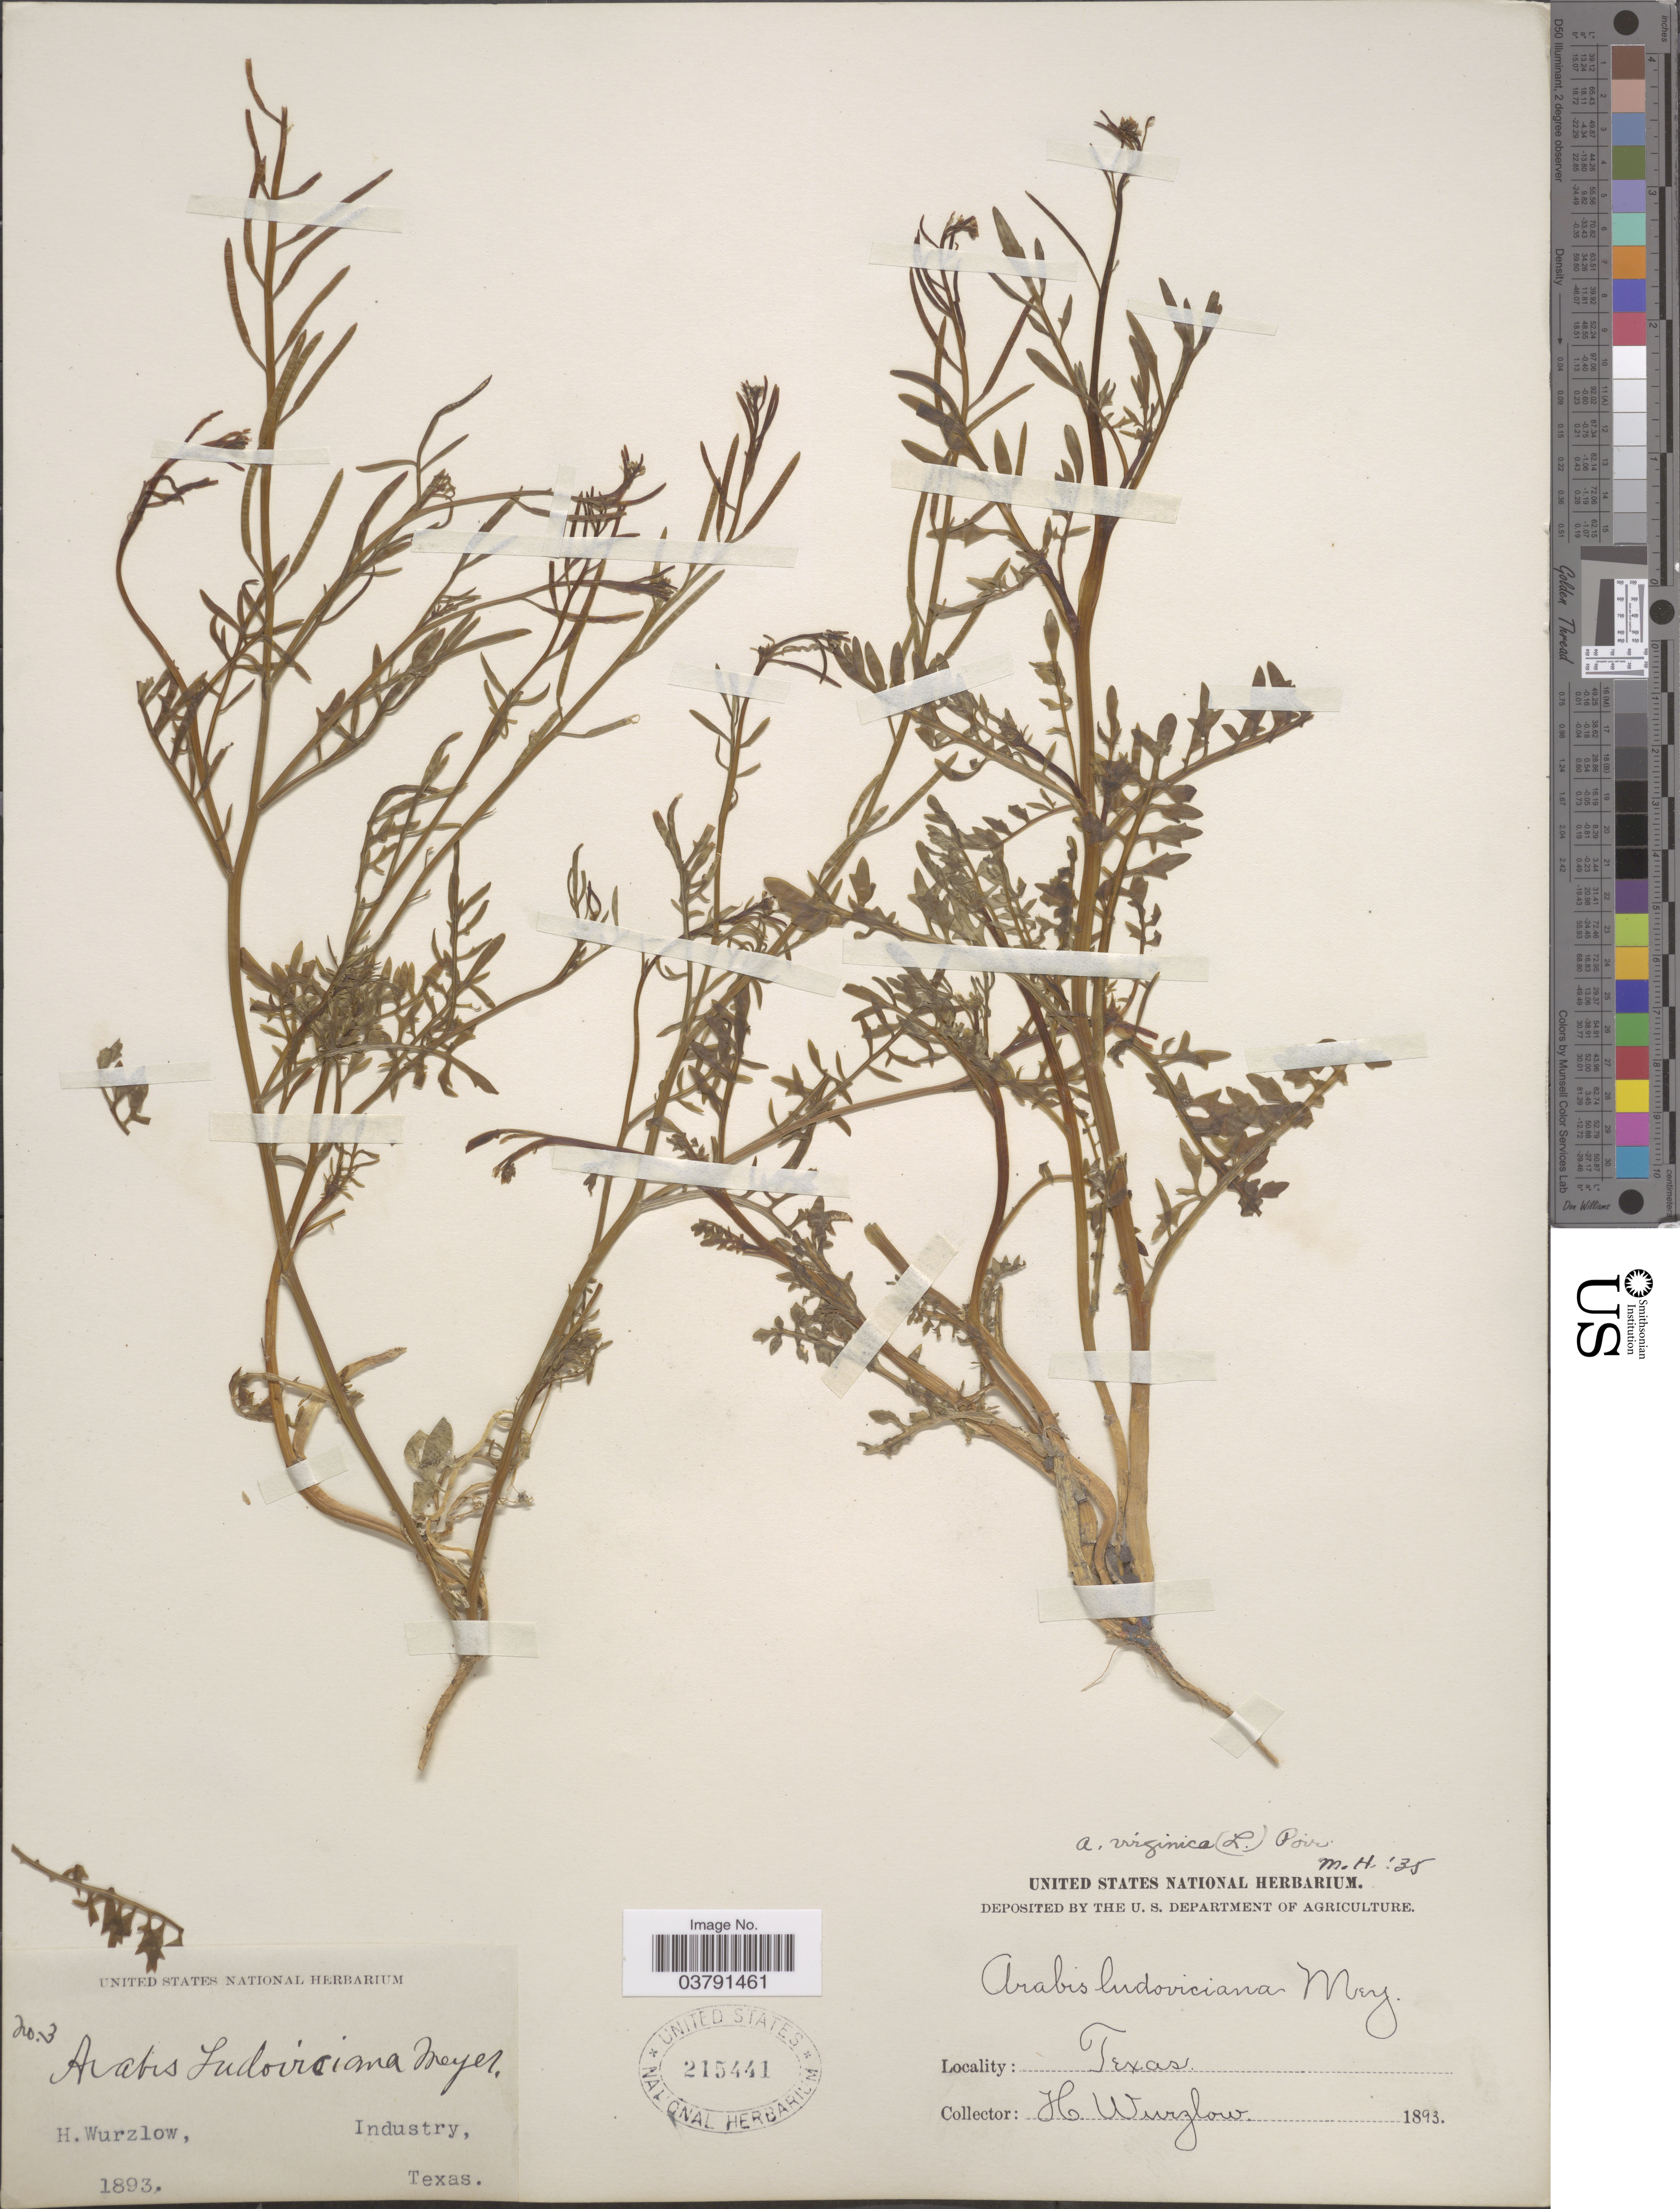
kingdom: Plantae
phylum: Tracheophyta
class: Magnoliopsida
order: Brassicales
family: Brassicaceae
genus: Planodes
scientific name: Planodes virginicum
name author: (L.) Greene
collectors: H. Wurzlow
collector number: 3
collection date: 1893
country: United States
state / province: Texas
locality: Industry.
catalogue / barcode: US 215441